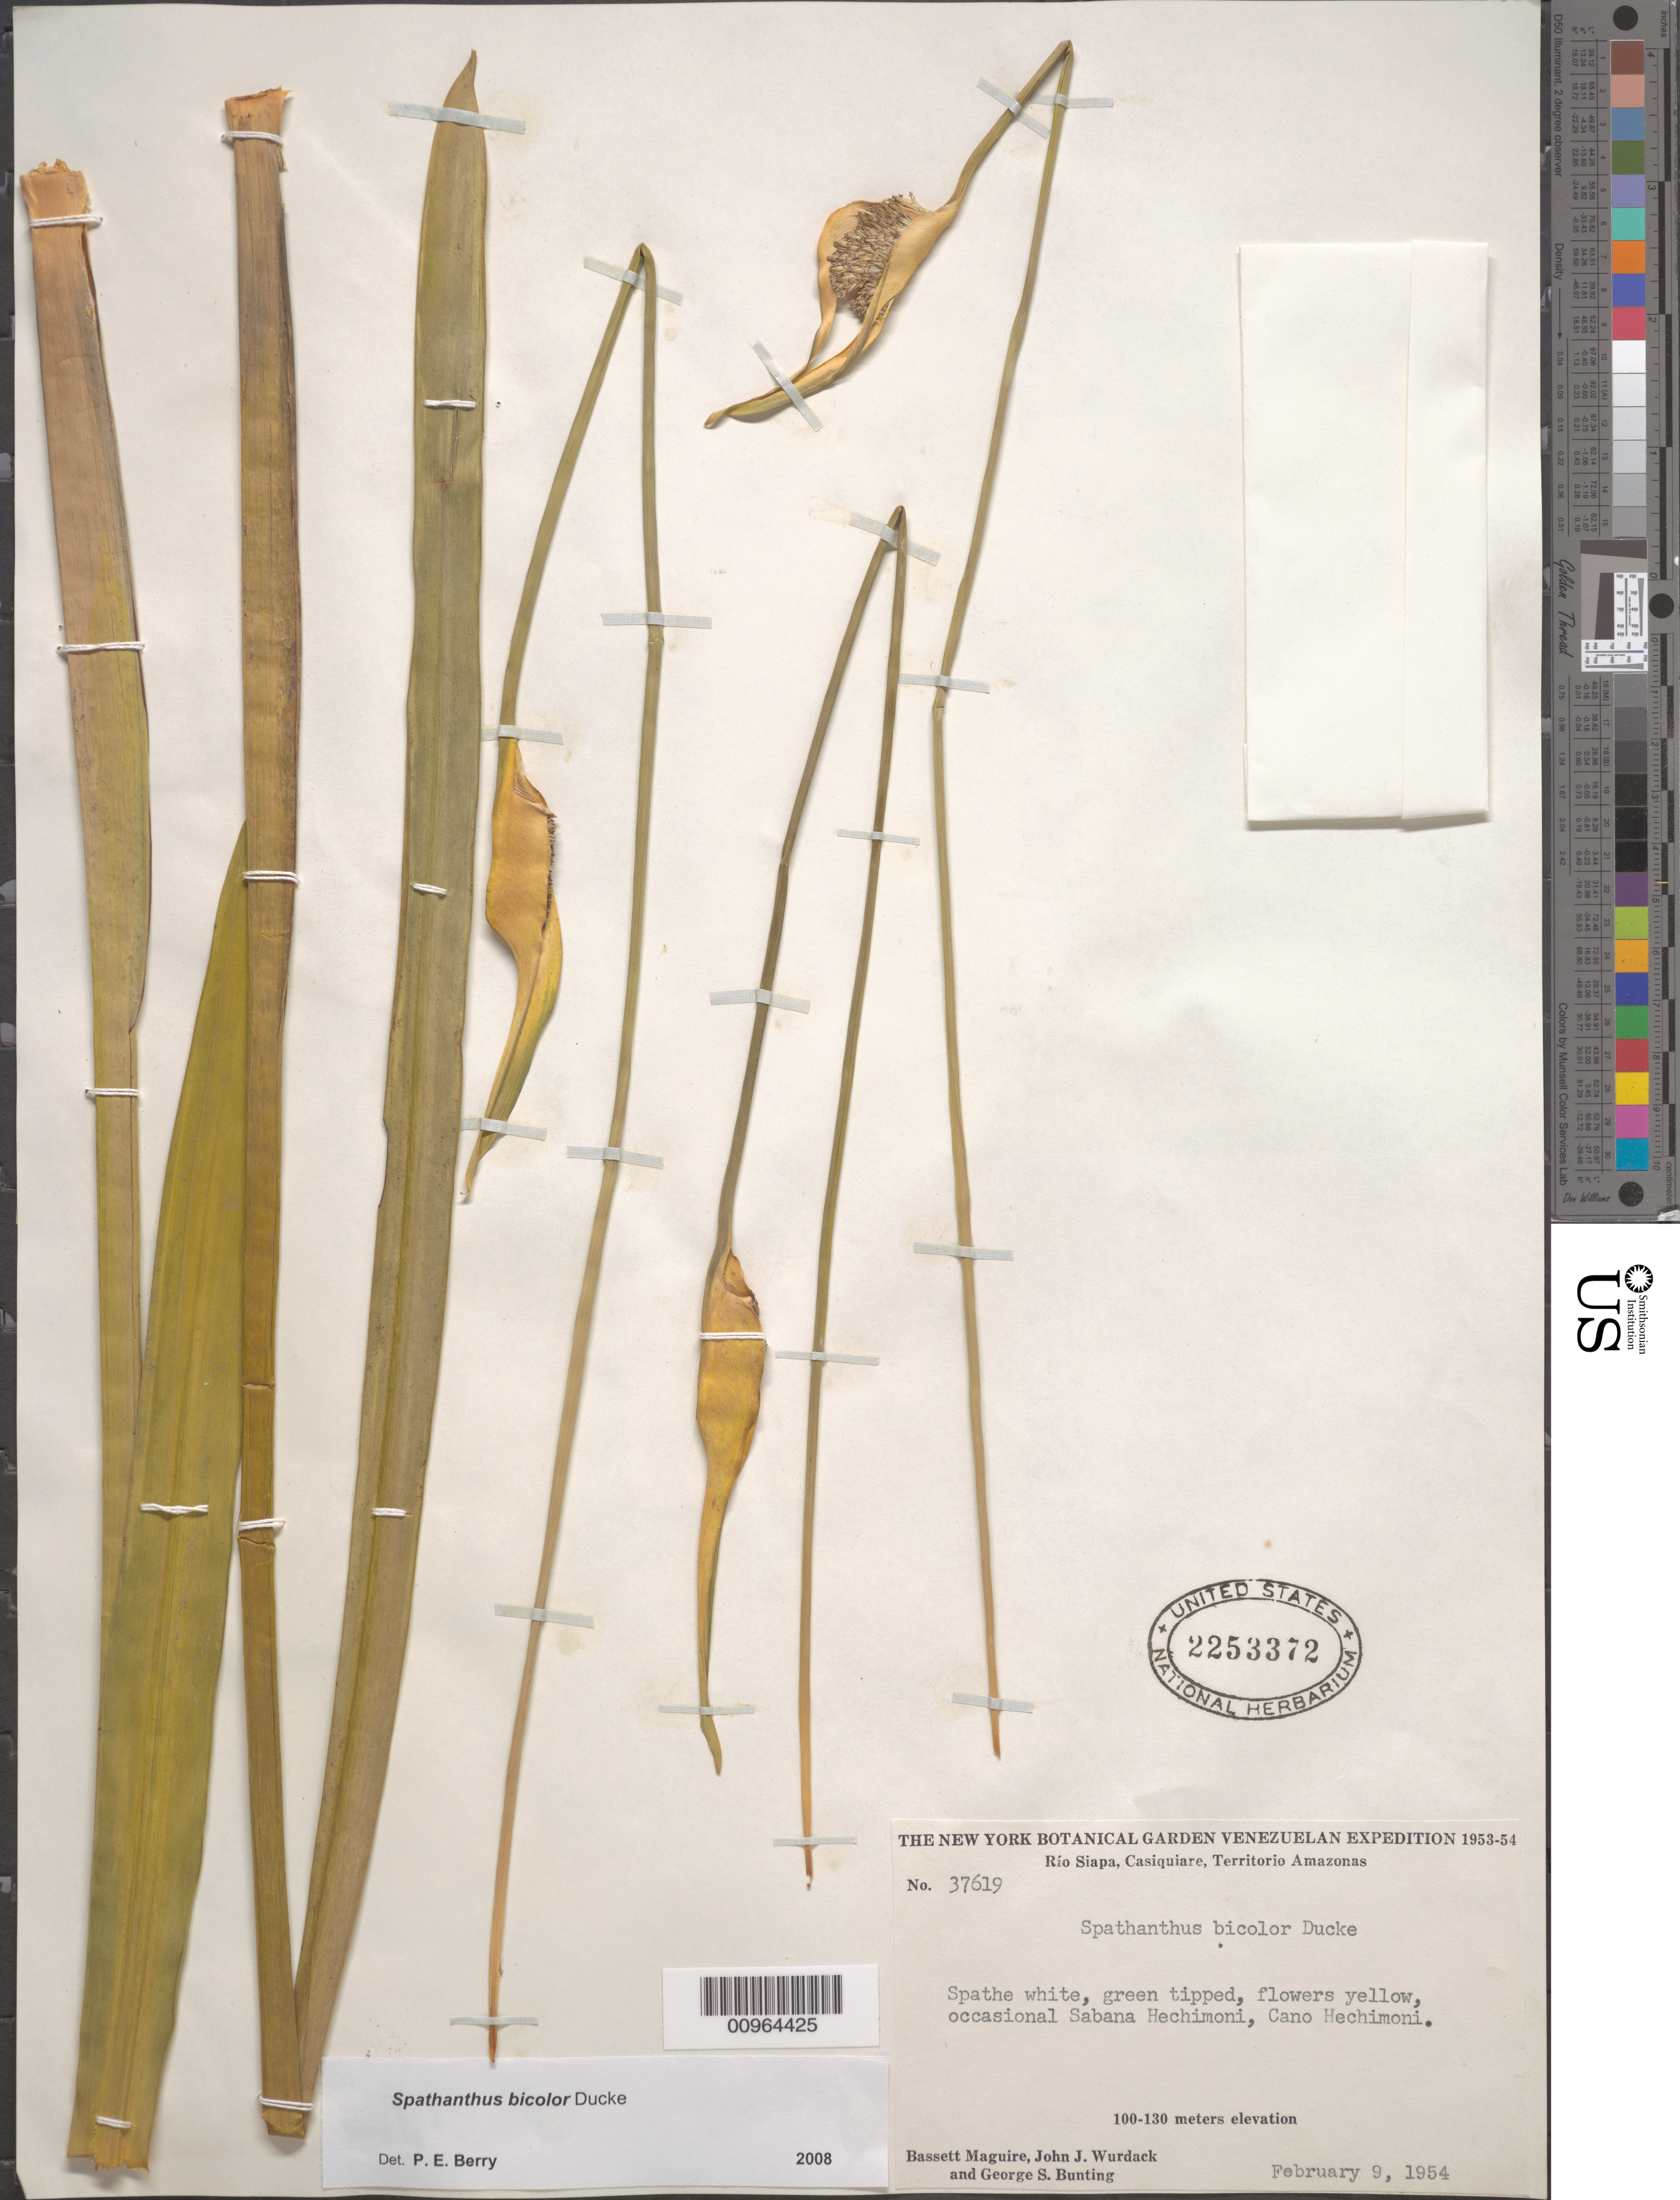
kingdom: Plantae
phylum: Tracheophyta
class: Liliopsida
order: Poales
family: Rapateaceae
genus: Spathanthus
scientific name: Spathanthus bicolor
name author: Ducke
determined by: Berry, P. E., (WIS), University of Wisconsin - Madison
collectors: B. Maguire, J. J. Wurdack & G. S. Bunting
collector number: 37619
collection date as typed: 9-Feb-54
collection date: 1954-02-09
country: Venezuela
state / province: Amazonas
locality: Sabana Hechimoni, Caño Hechimoni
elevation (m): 100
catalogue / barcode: US 2253372